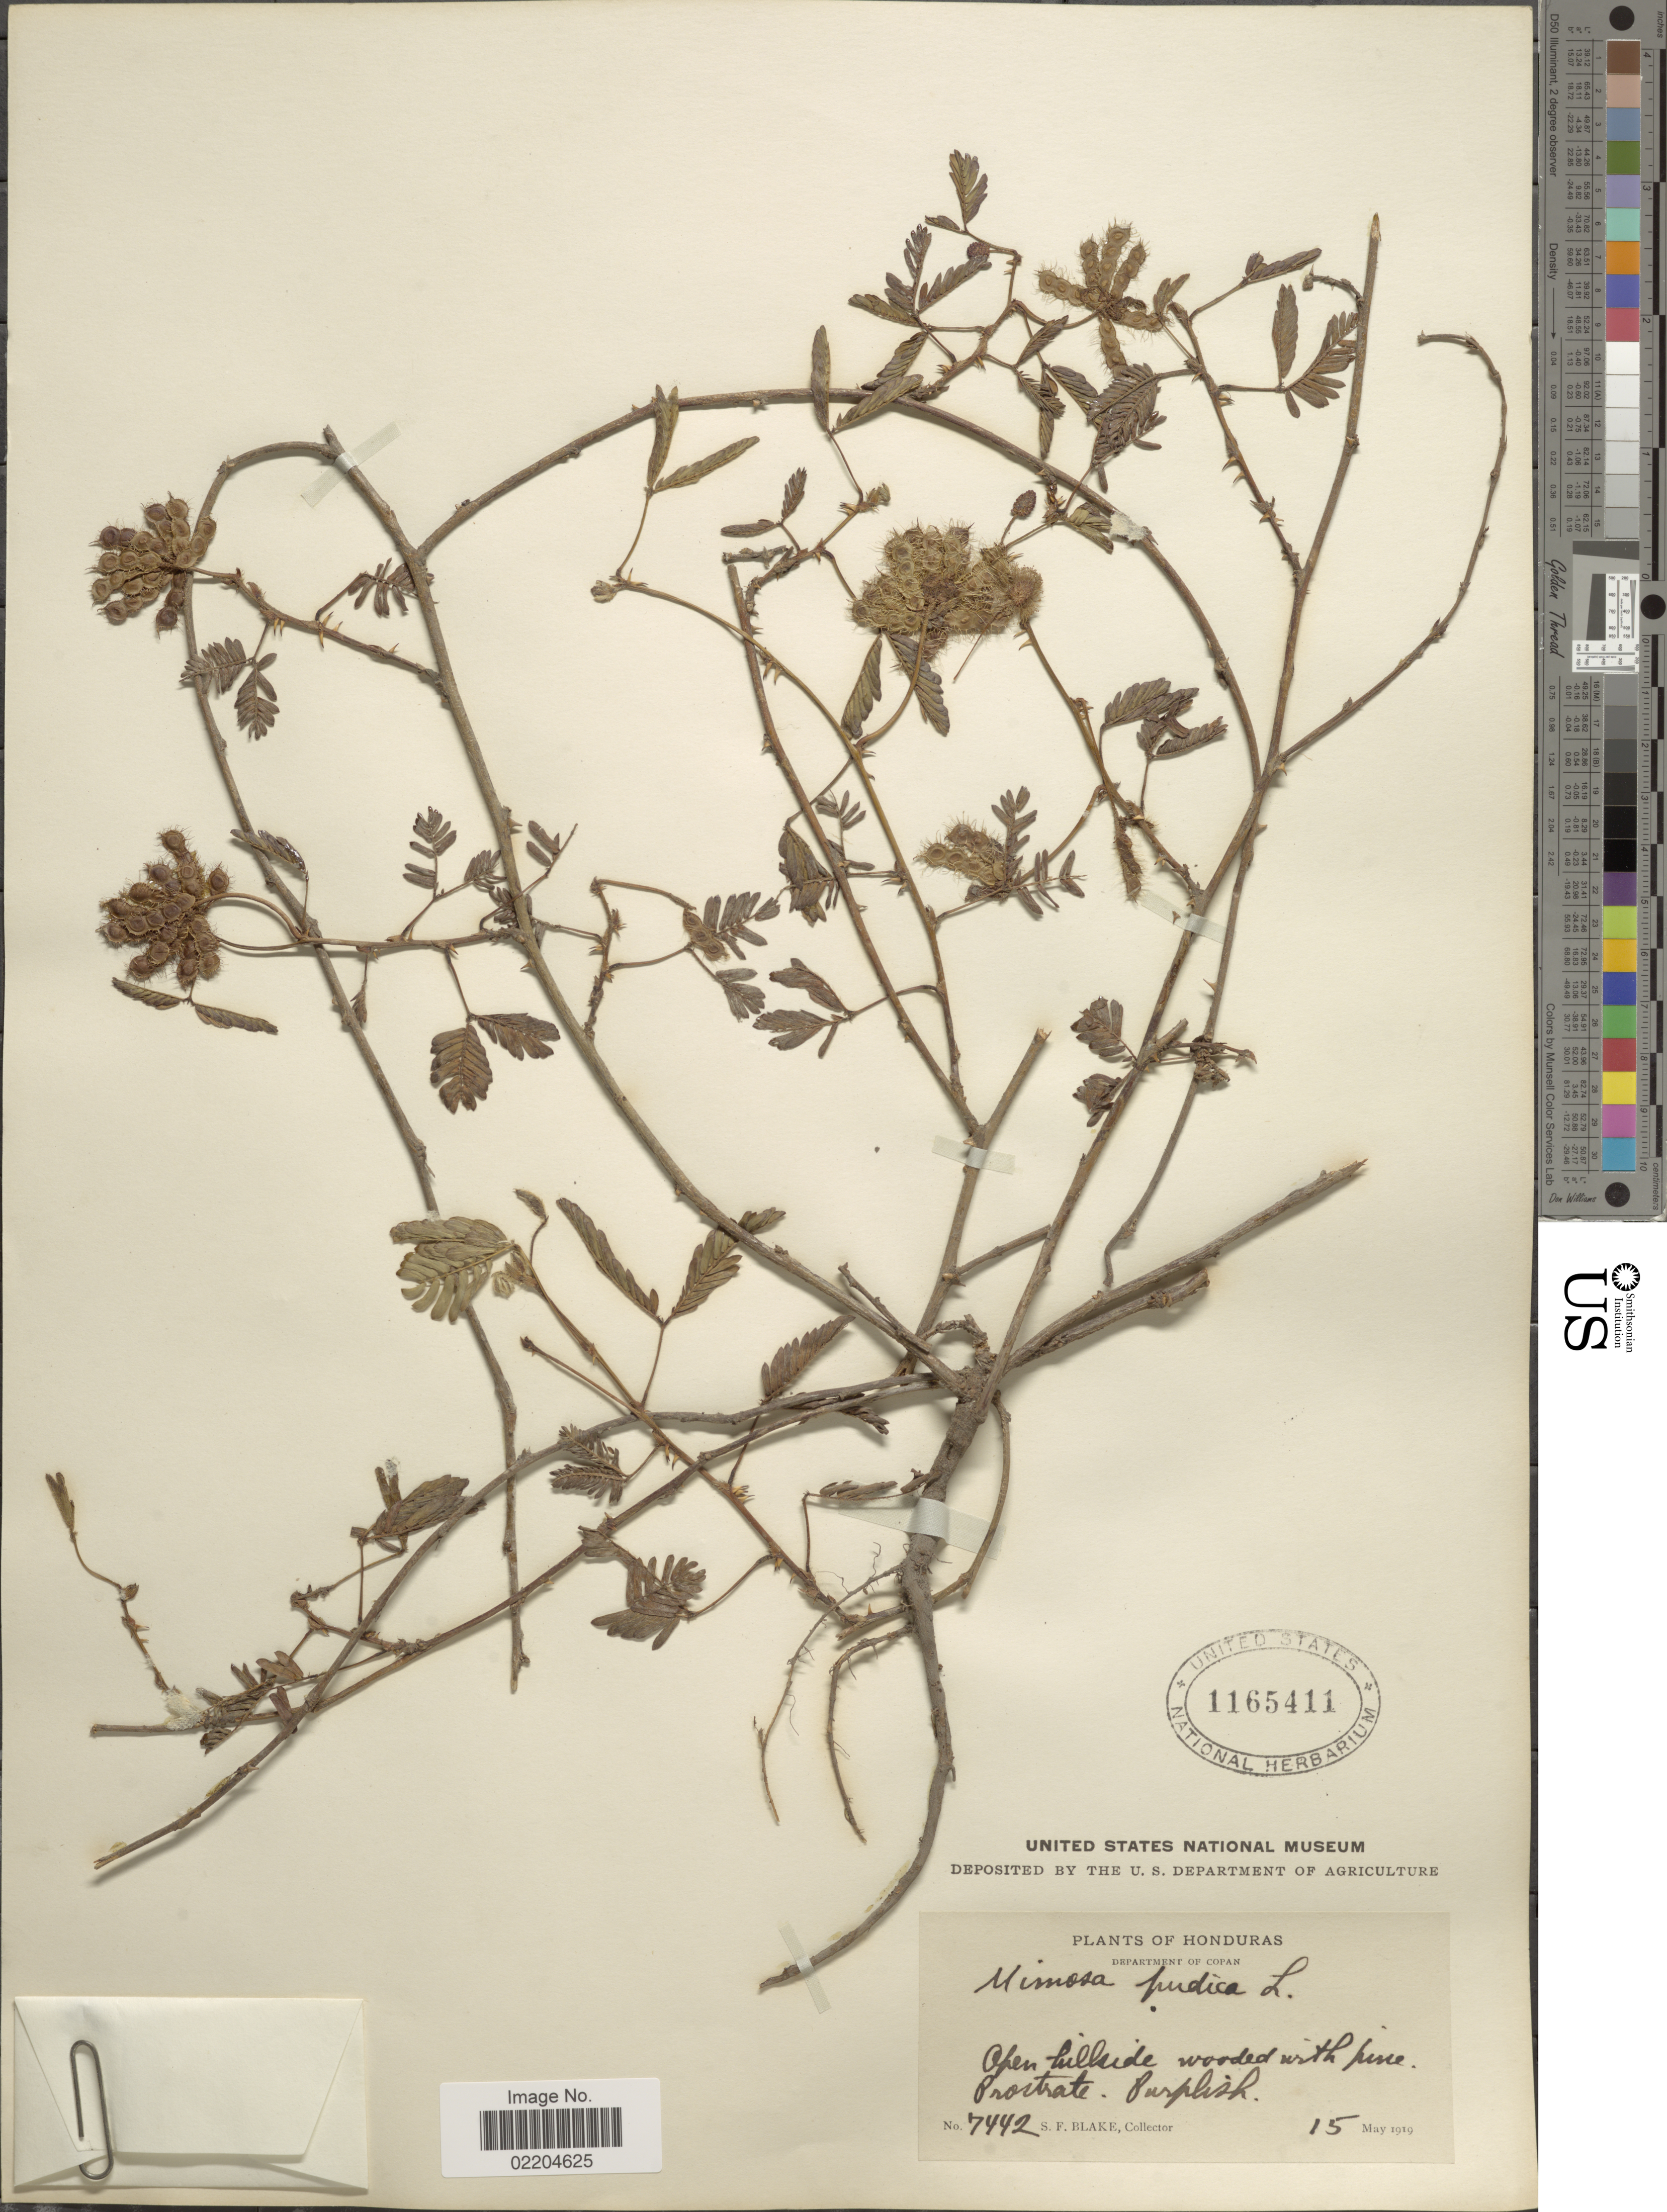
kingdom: Plantae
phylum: Tracheophyta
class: Magnoliopsida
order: Fabales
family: Fabaceae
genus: Mimosa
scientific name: Mimosa pudica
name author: L.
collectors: S. Blake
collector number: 7442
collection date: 1919-05-15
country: Honduras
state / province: Copán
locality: Department of Copan.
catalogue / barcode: US 1165411